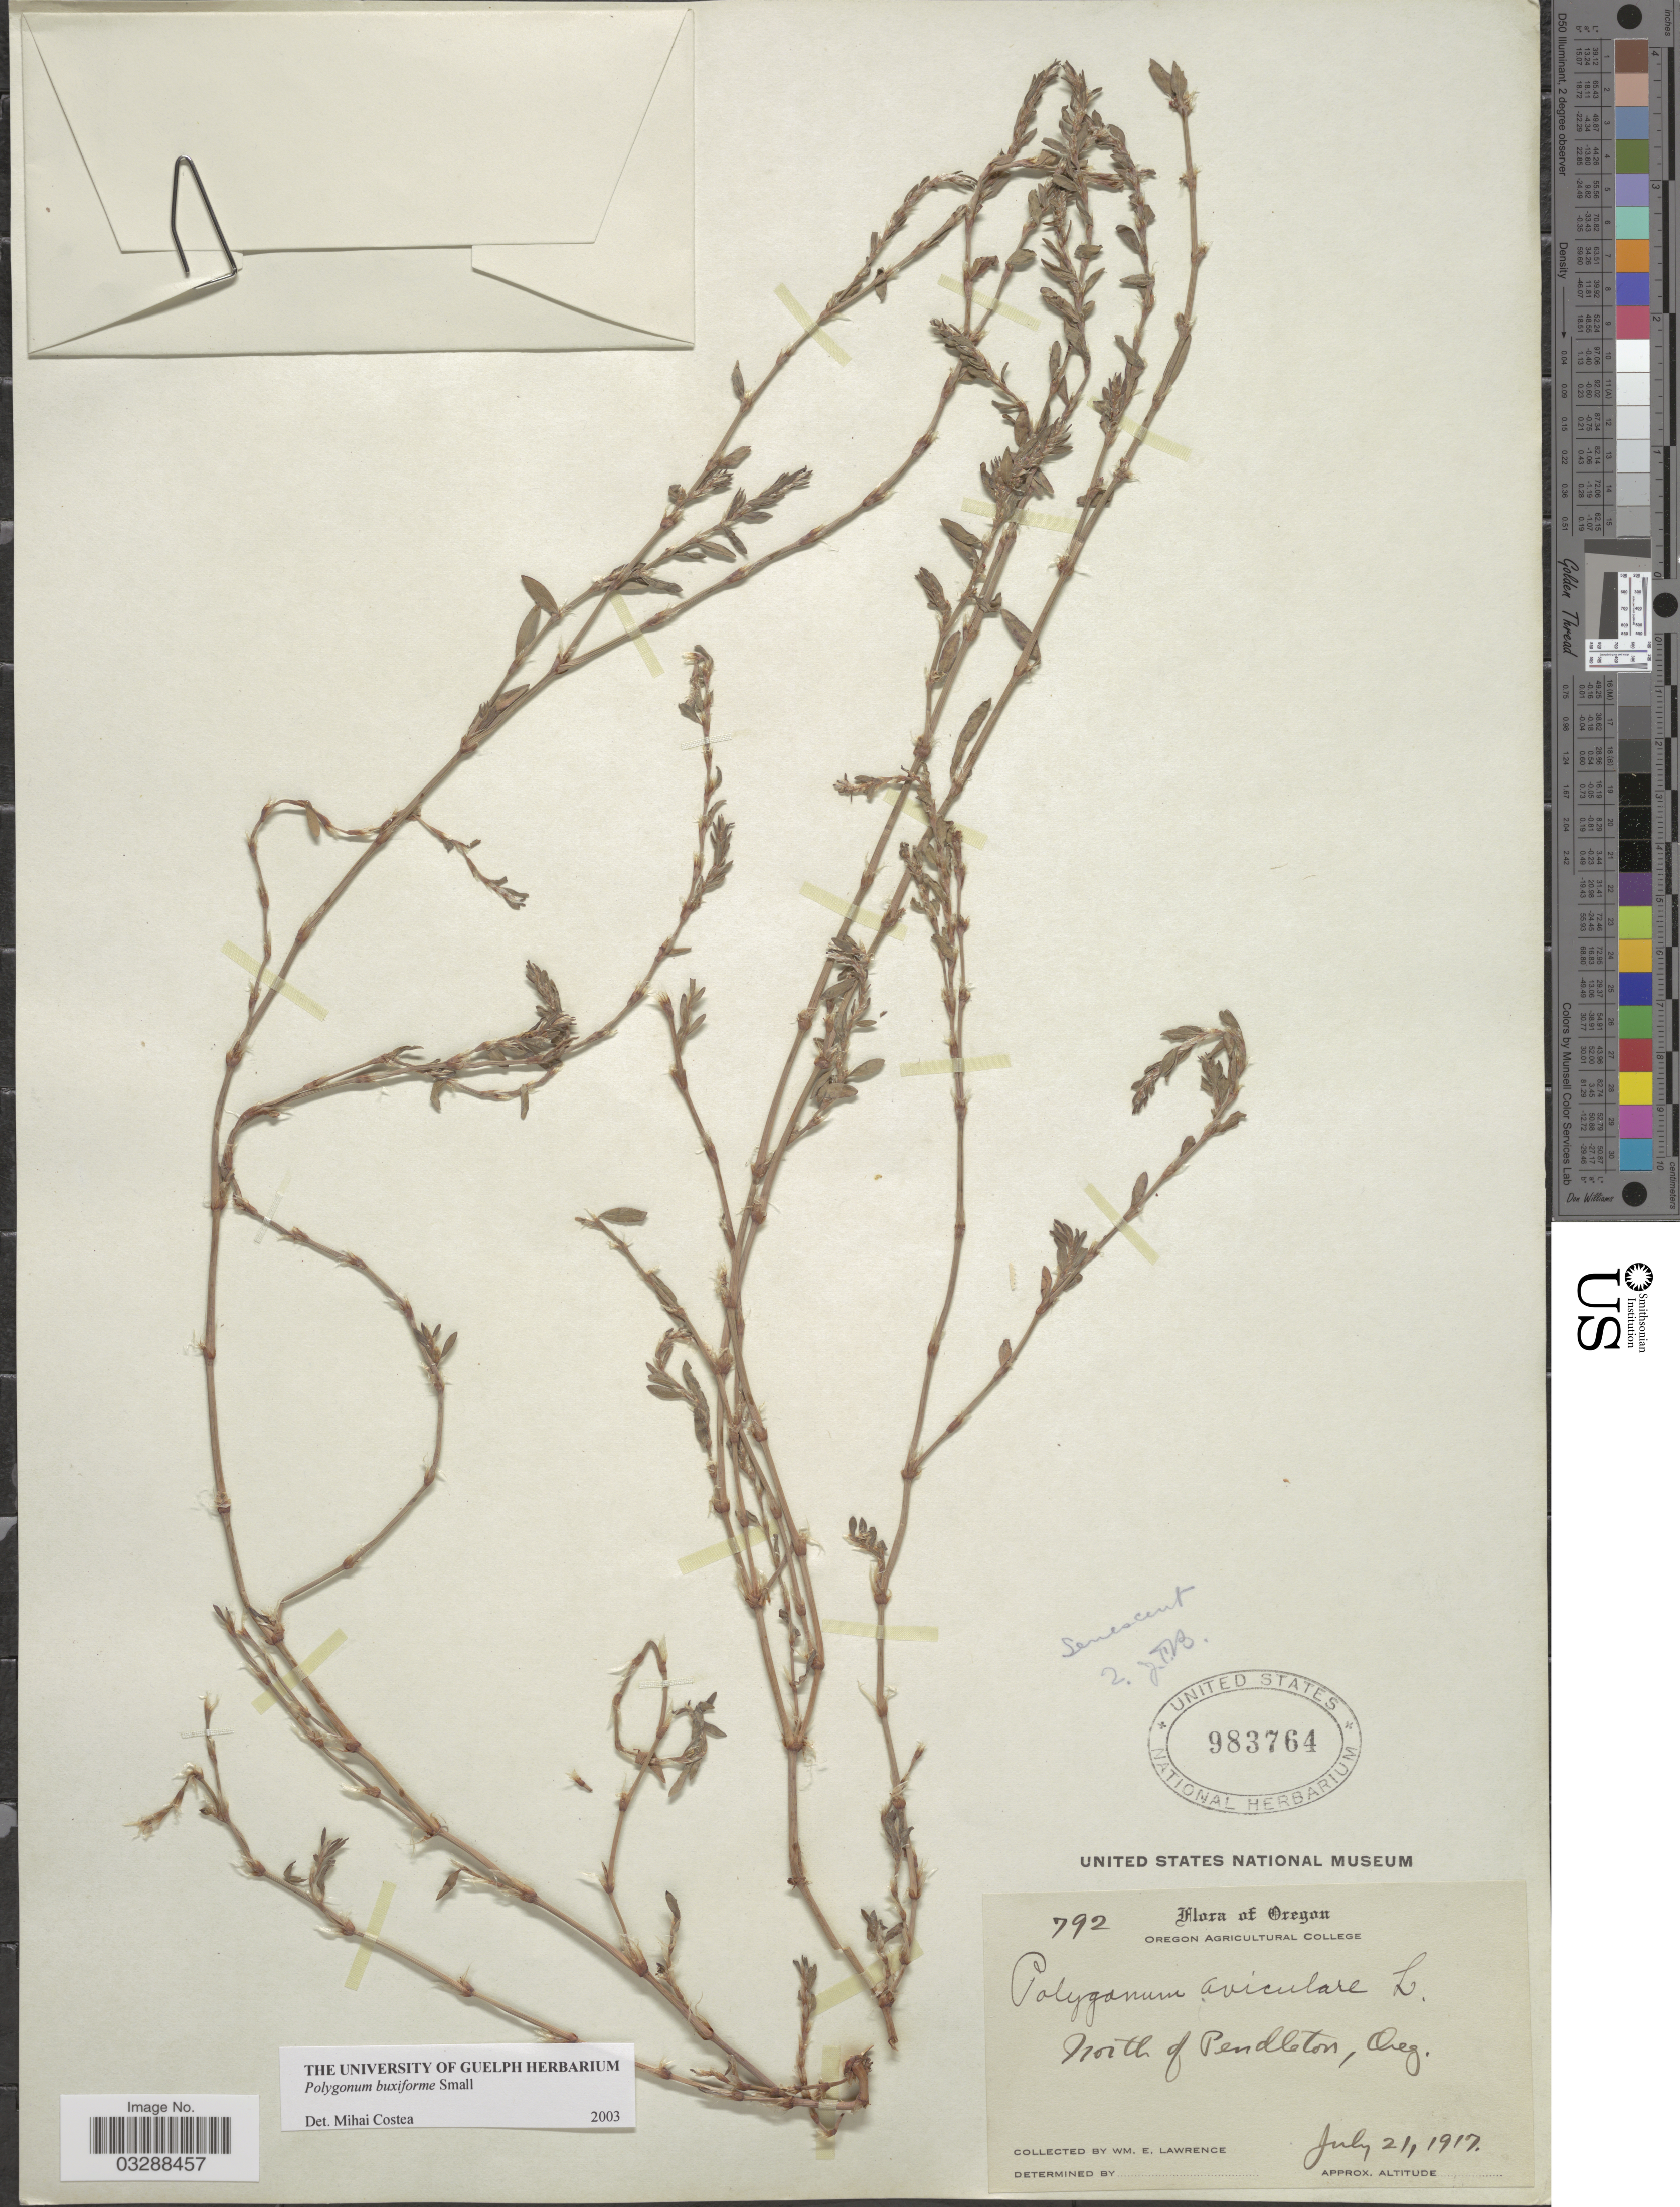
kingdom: Plantae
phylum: Tracheophyta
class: Magnoliopsida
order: Caryophyllales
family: Polygonaceae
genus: Polygonum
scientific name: Polygonum buxiforme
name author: Small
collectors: W. Lawrence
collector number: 792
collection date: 1917-07-21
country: United States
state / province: Oregon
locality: North of Pendleton.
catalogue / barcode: US 983764